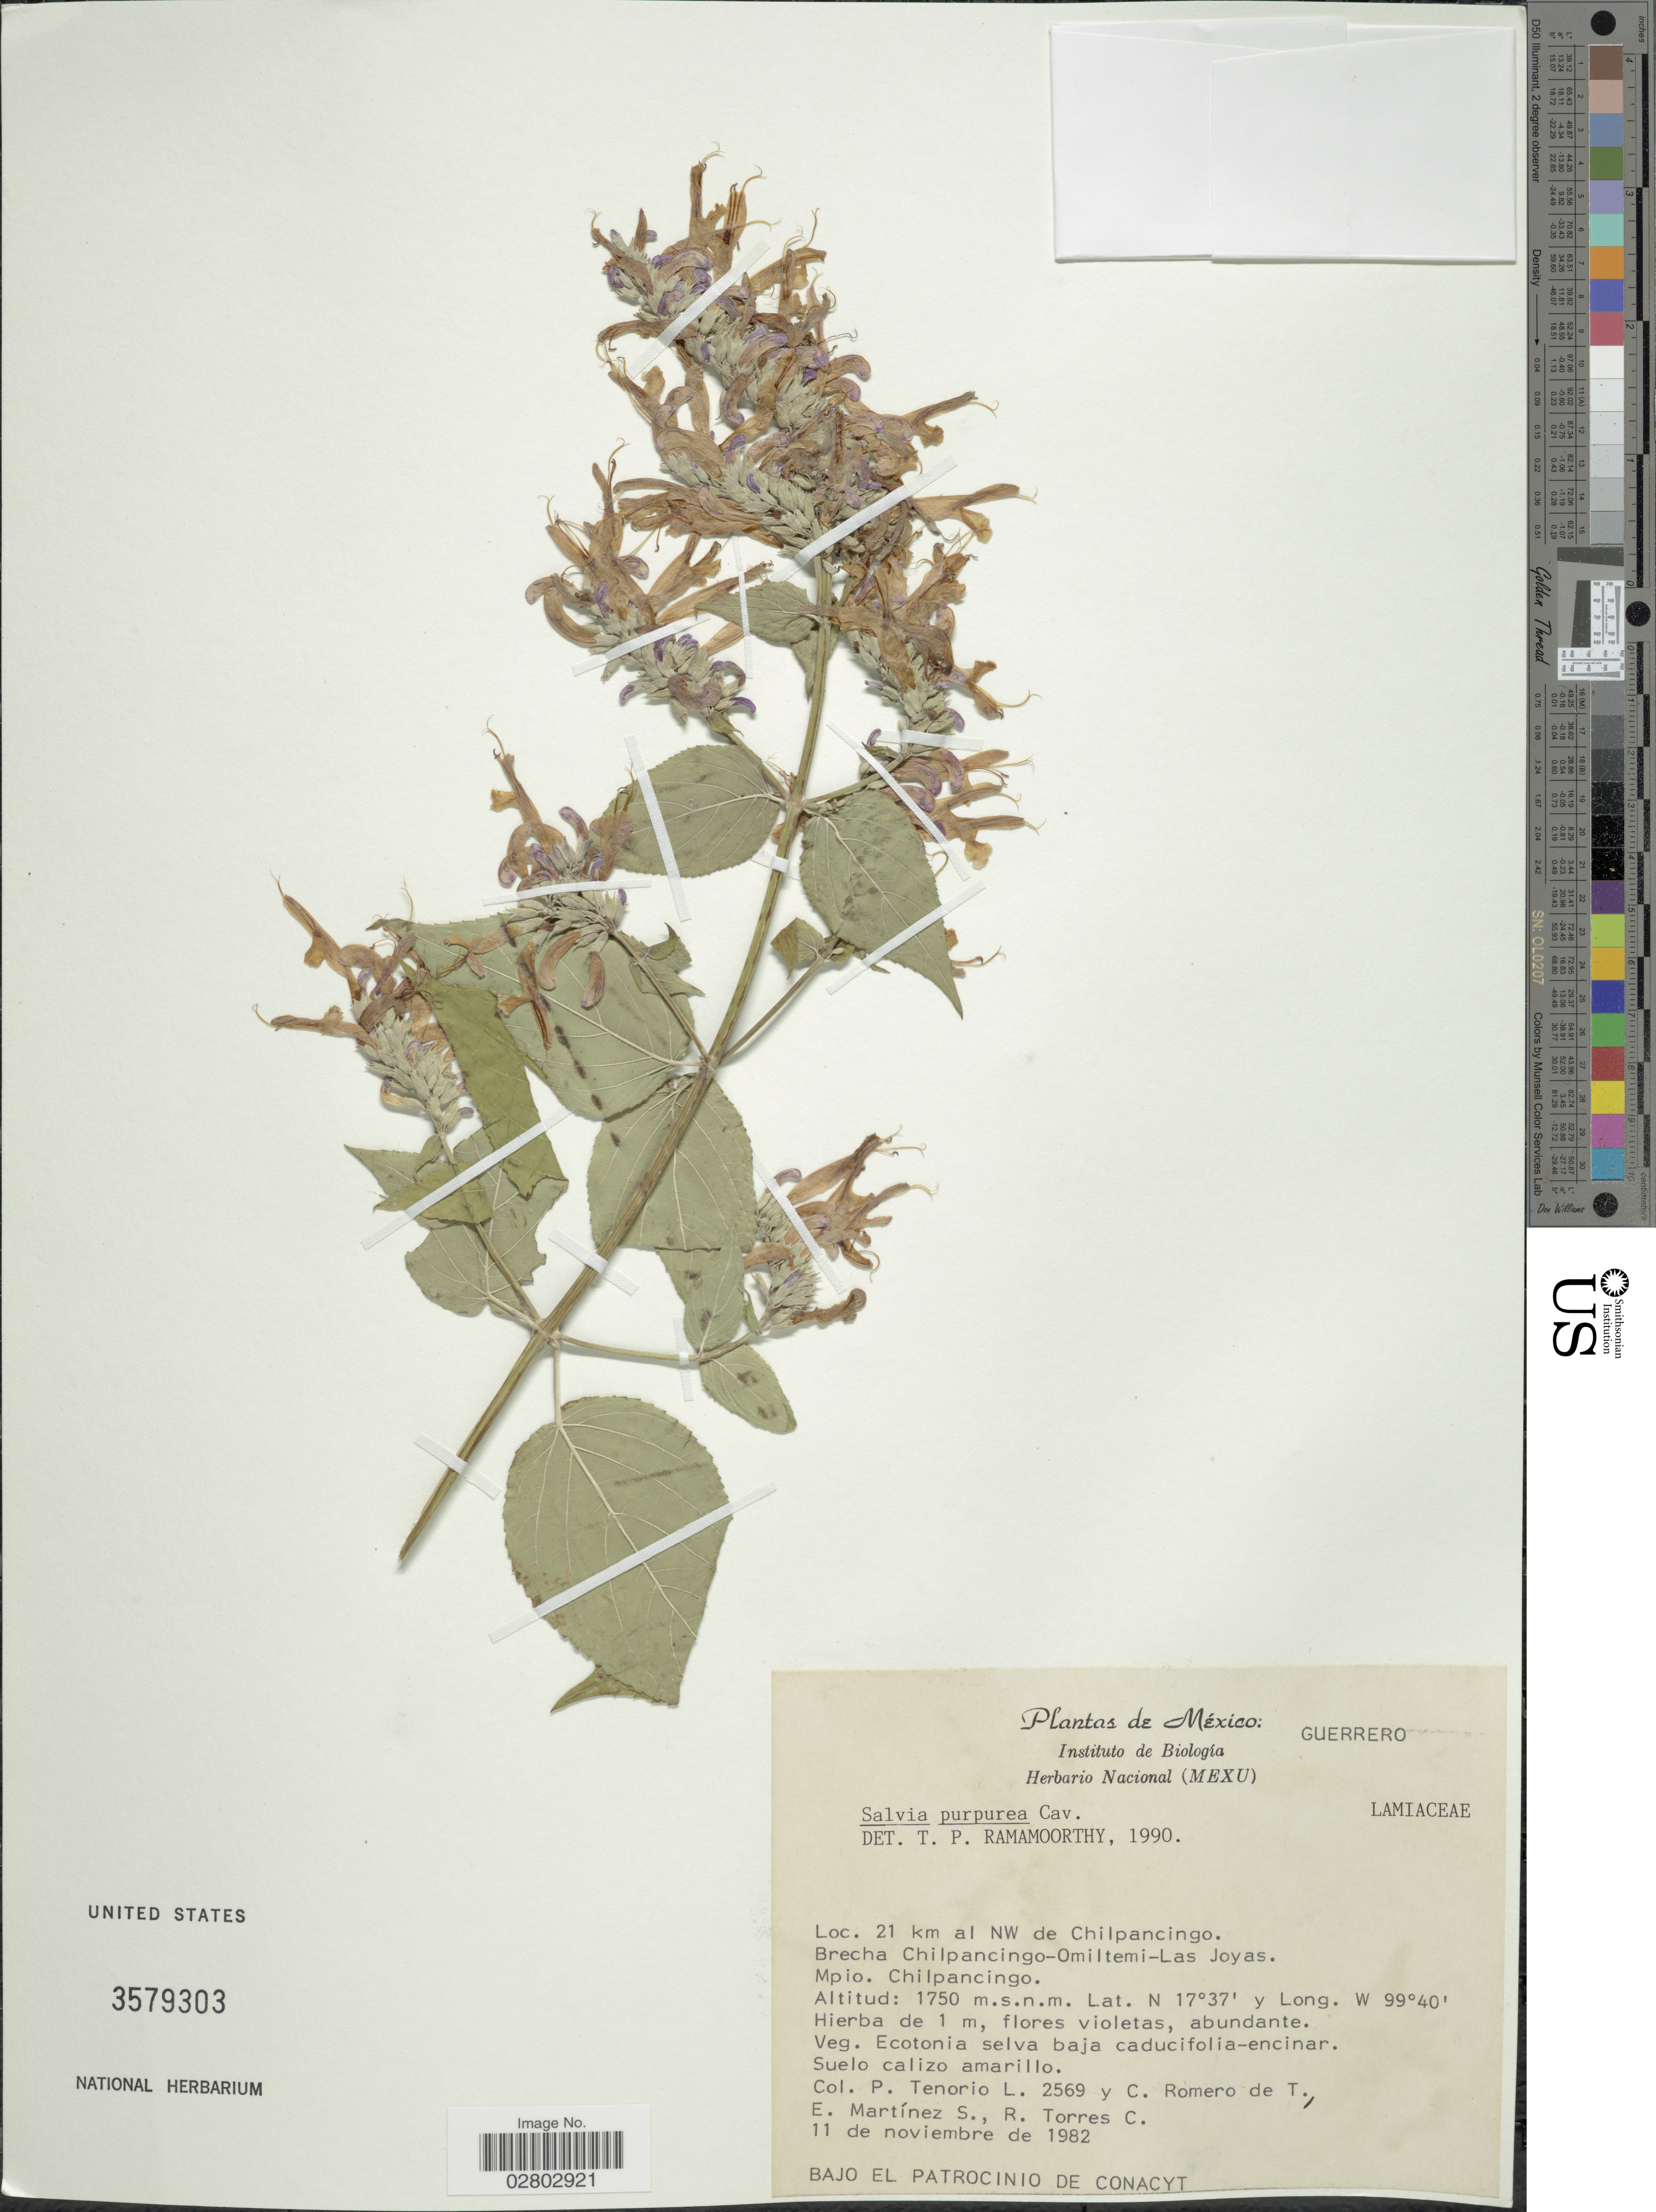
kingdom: Plantae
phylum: Tracheophyta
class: Magnoliopsida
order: Lamiales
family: Lamiaceae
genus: Salvia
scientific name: Salvia purpurea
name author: Cav.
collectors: P. Tenorio L., C. Romero de T., E. M. Martínez S. & R. Torres C.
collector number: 2569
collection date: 1982-11-11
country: Mexico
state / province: Guerrero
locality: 21 km al NW de Chilpancingo, Brecha Chilpancingo-Omiltemi-Las Joyas, Mpio. Chilpancingo.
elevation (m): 1750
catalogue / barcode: US 3579303